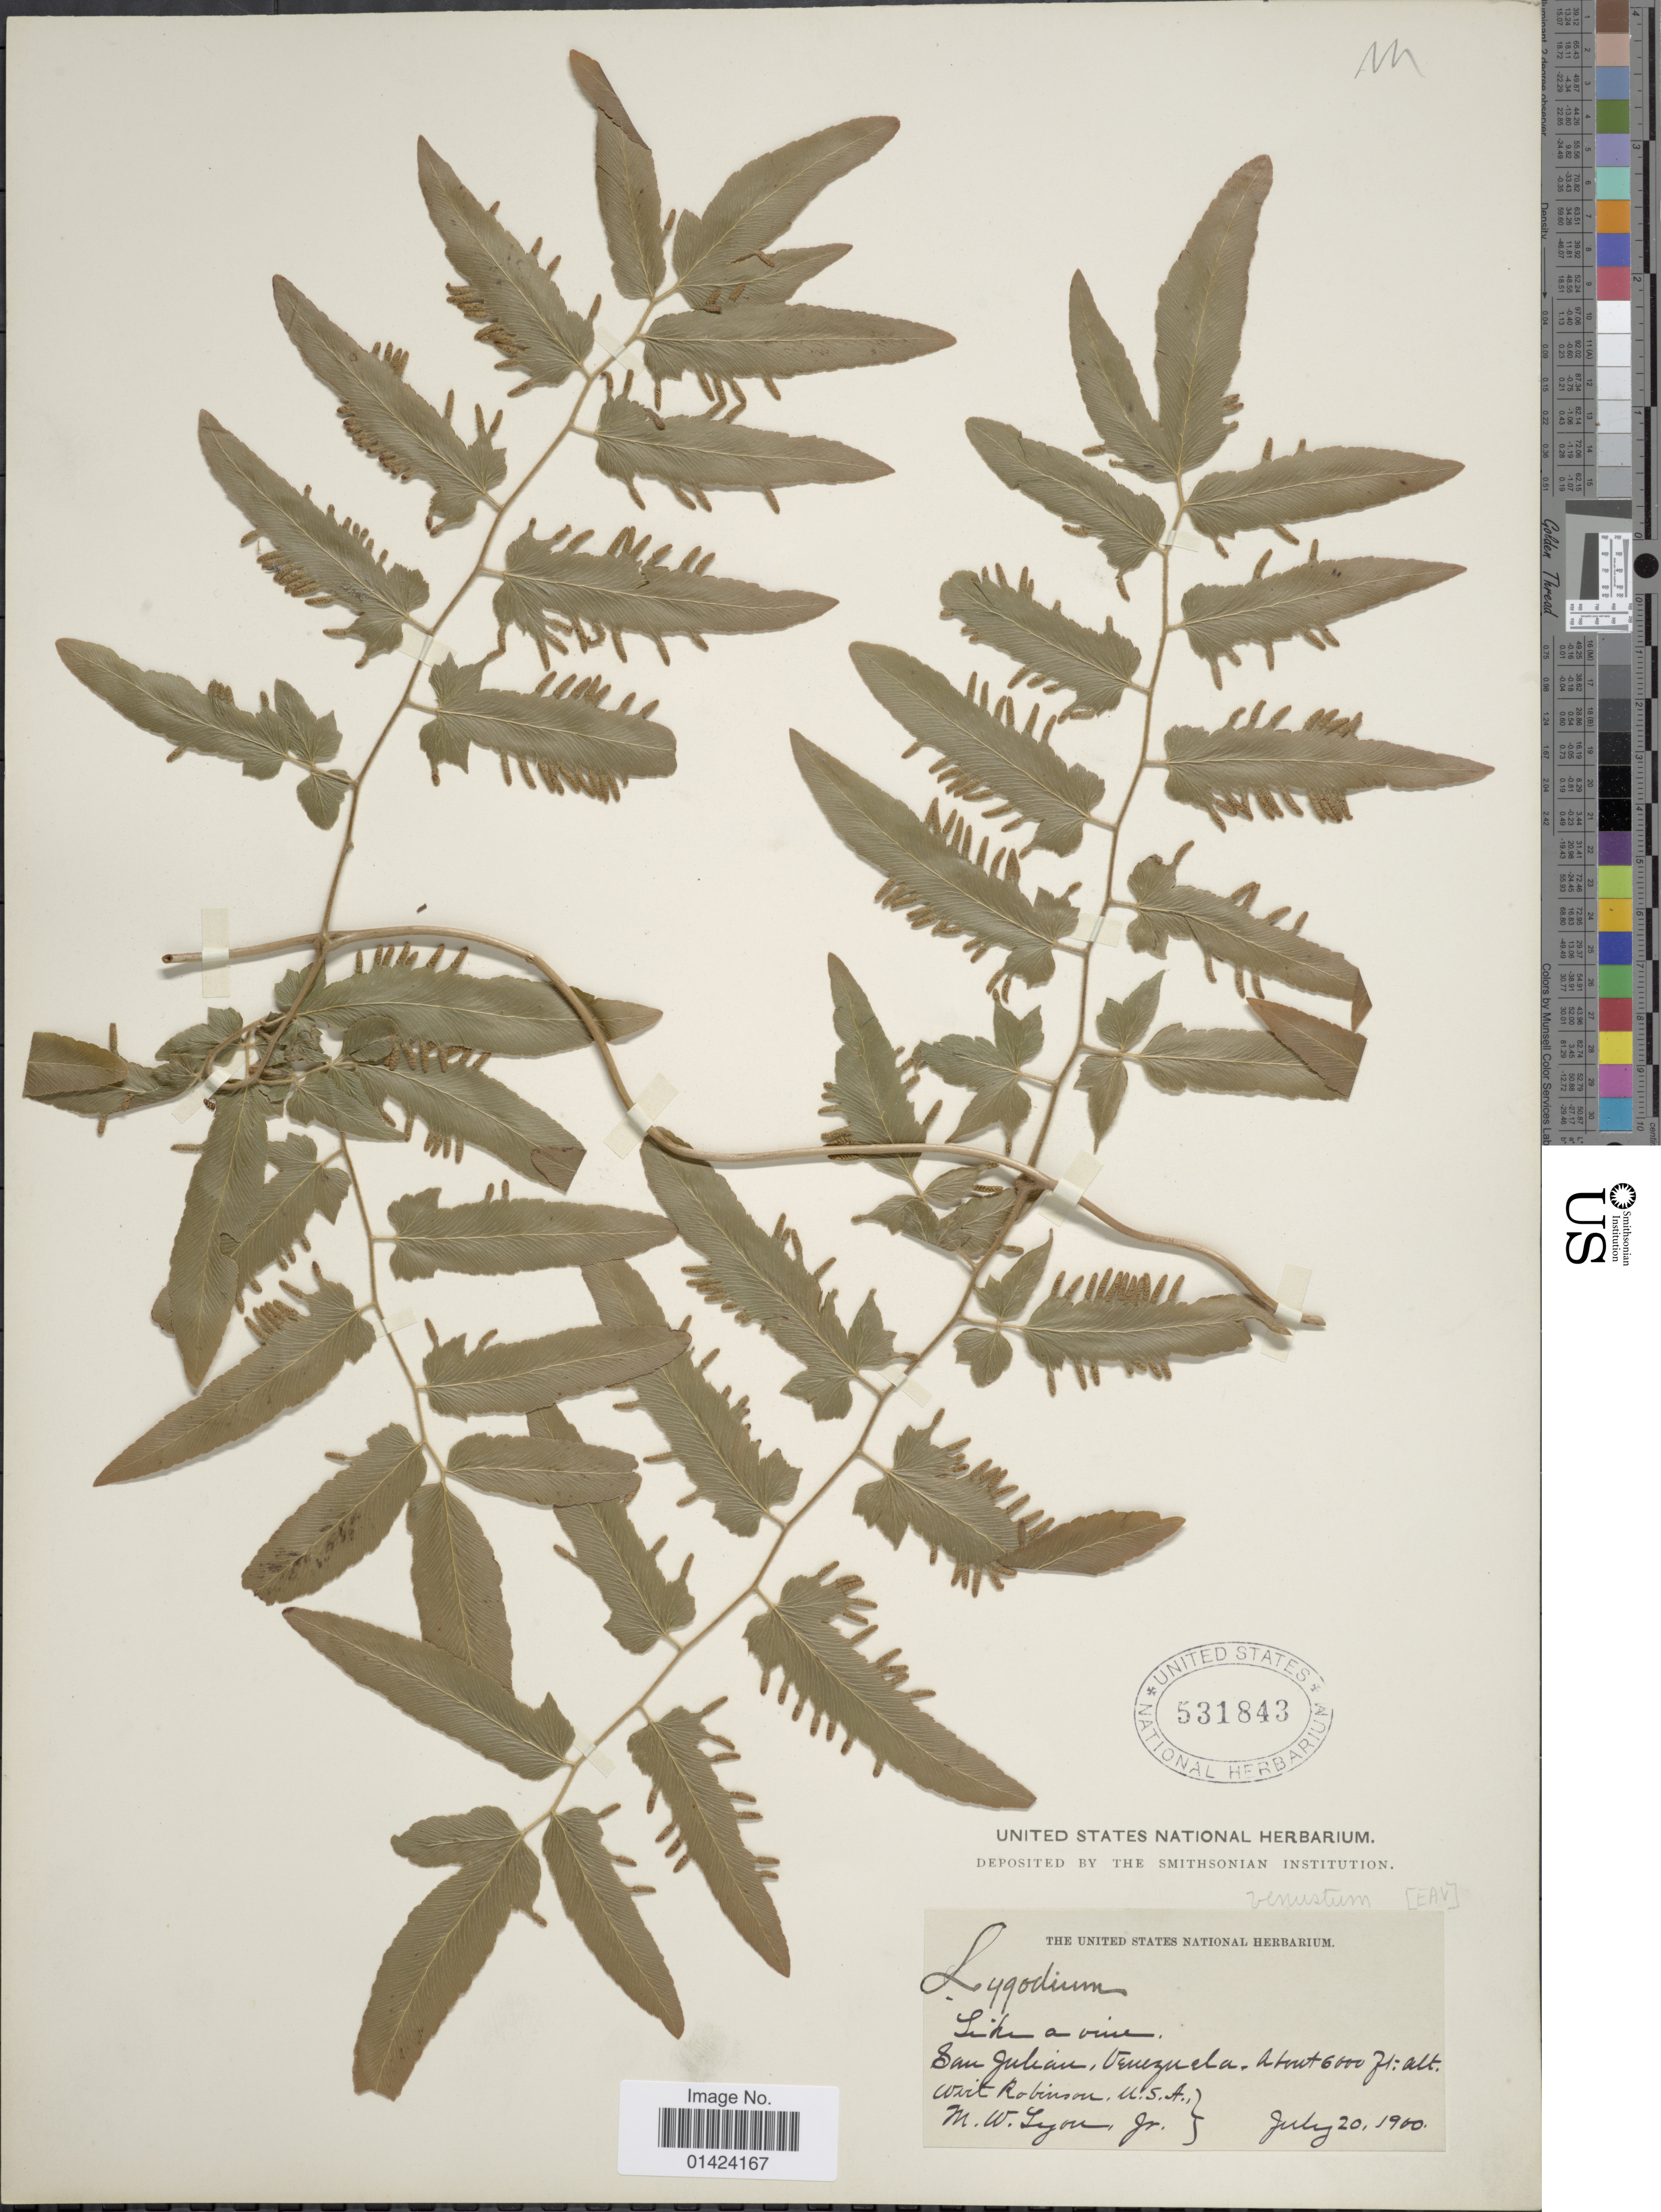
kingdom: Plantae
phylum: Tracheophyta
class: Polypodiopsida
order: Schizaeales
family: Lygodiaceae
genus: Lygodium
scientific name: Lygodium sp.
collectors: M. W. Lyon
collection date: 1900-07-20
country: Venezuela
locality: San Julian, Venezuela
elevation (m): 1829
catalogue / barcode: US 531843